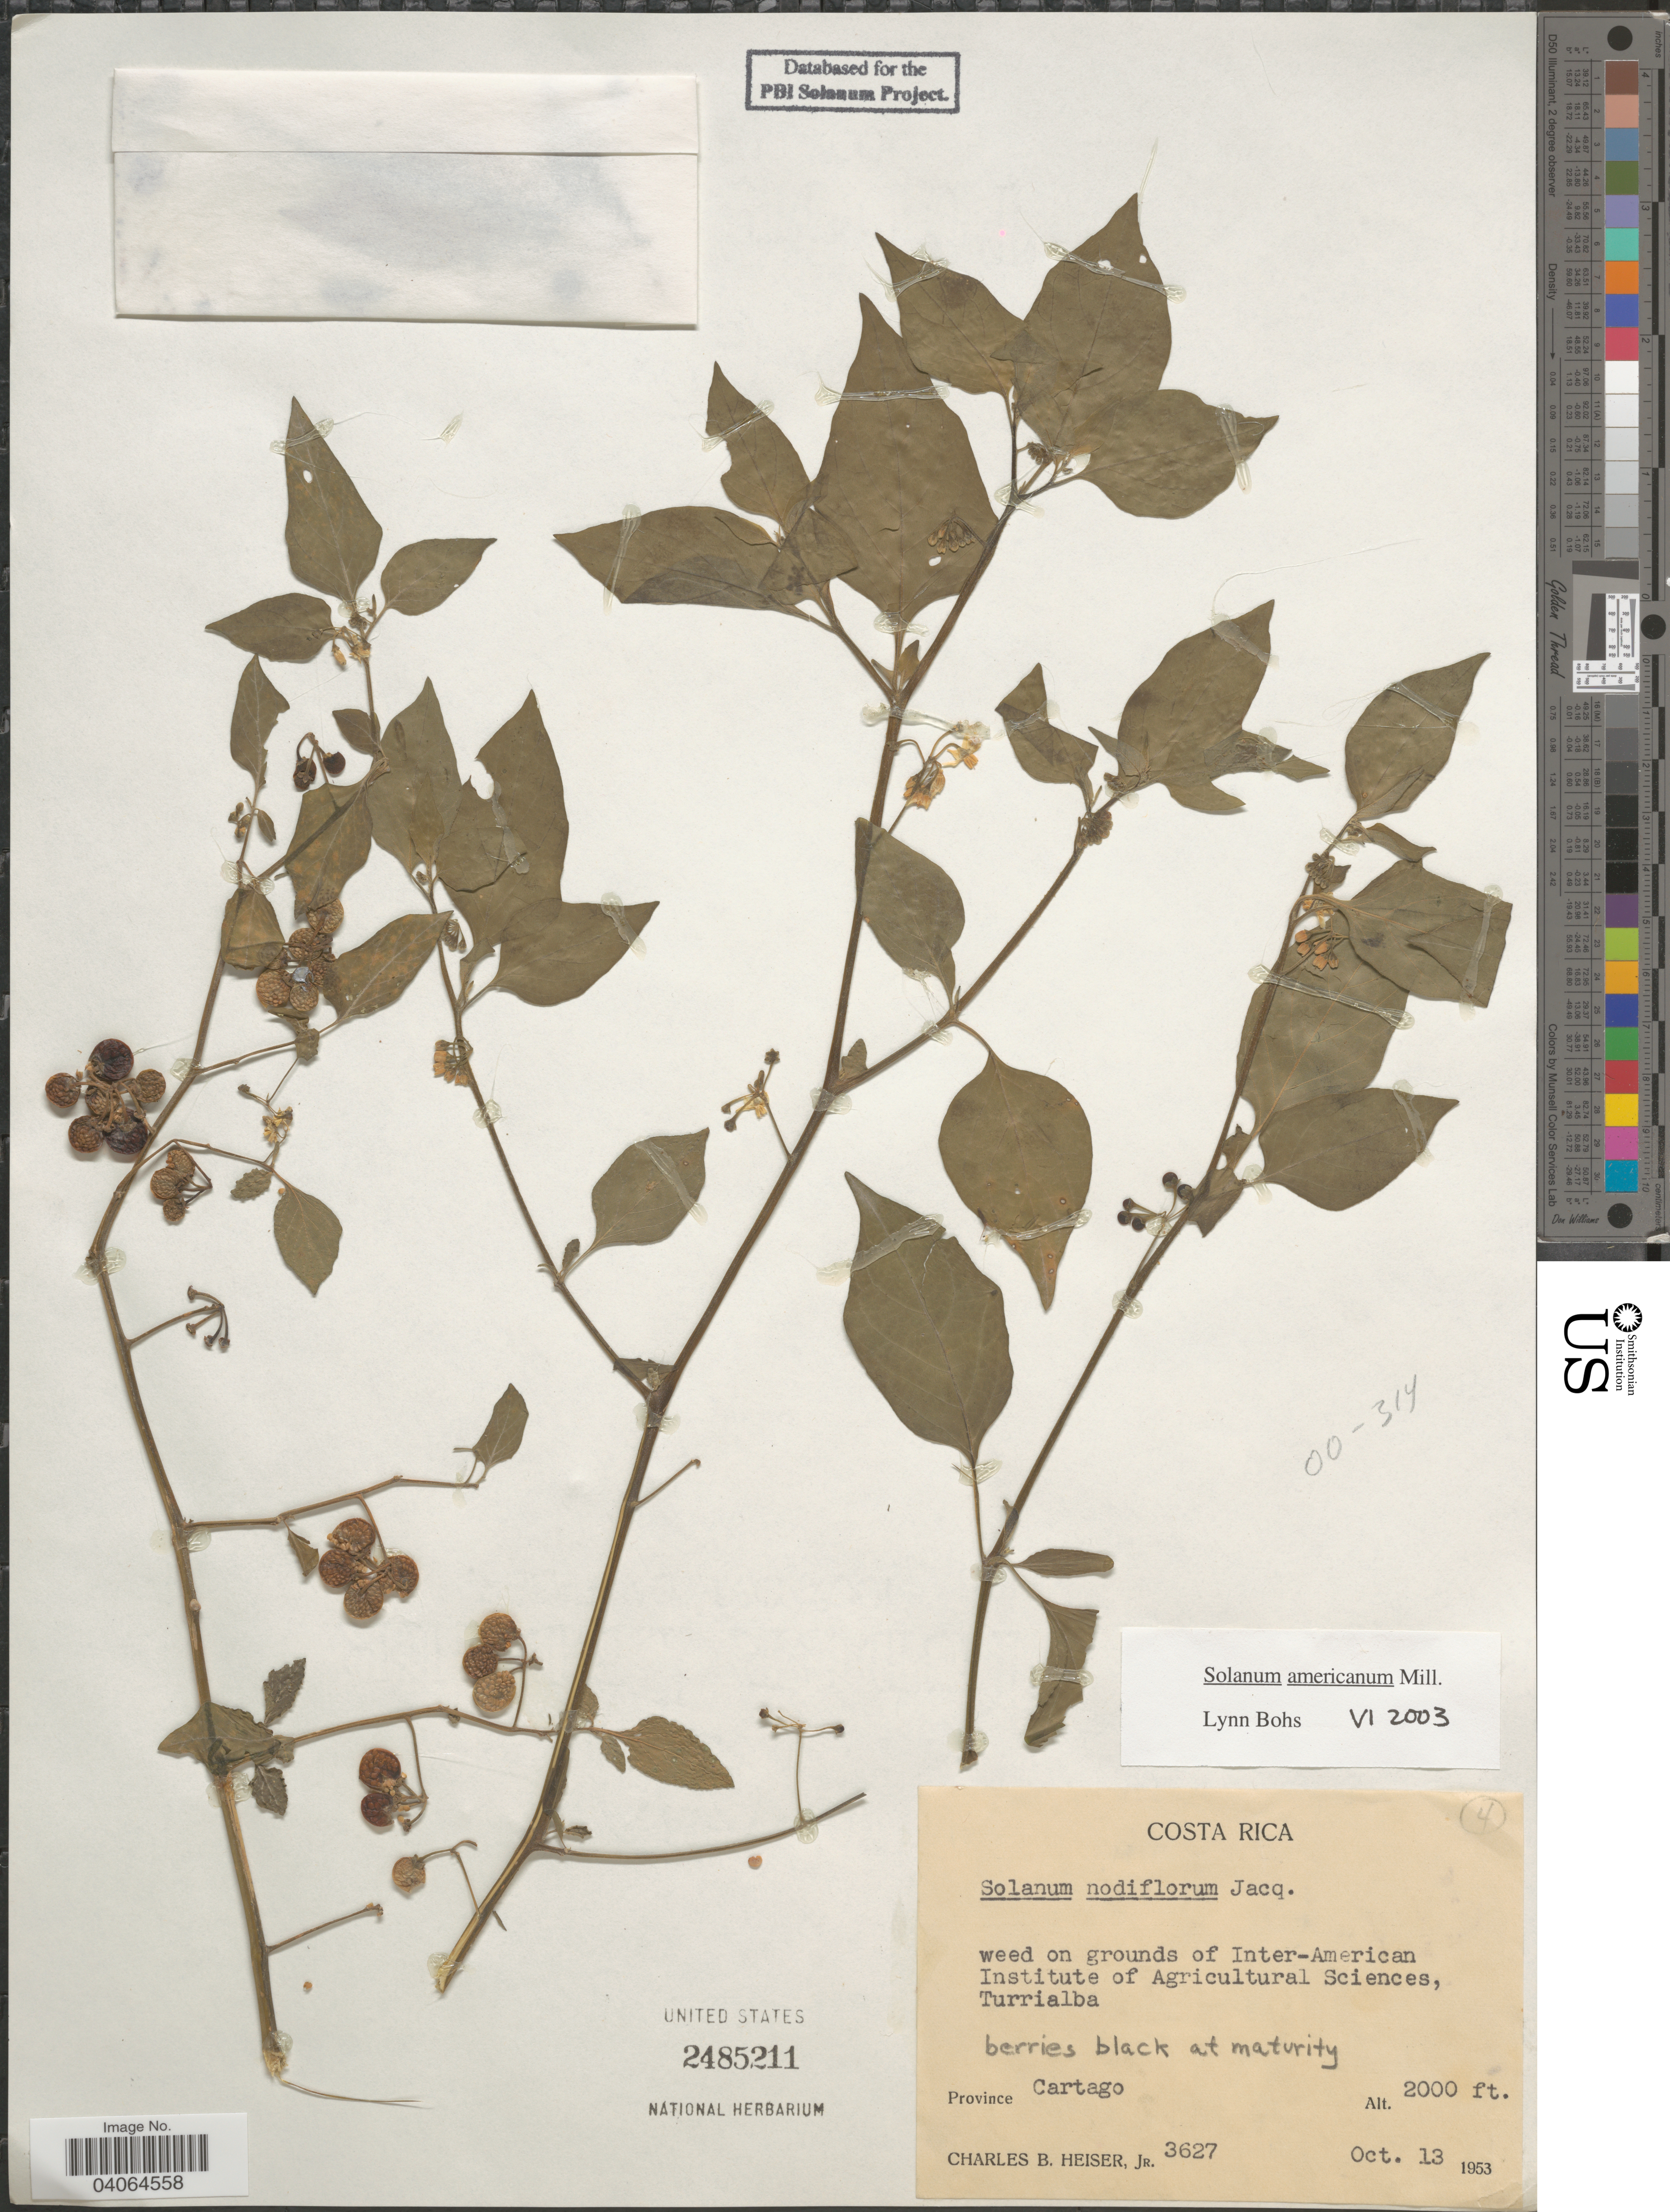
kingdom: Plantae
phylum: Tracheophyta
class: Magnoliopsida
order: Solanales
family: Solanaceae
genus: Solanum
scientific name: Solanum americanum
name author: Mill.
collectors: C. B. Heiser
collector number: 3627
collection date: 1953-10-13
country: Costa Rica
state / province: Cartago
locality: On grounds of Inter-American Institute of Agricultural Sciences, Turrialba.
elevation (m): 610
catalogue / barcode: US 2485211